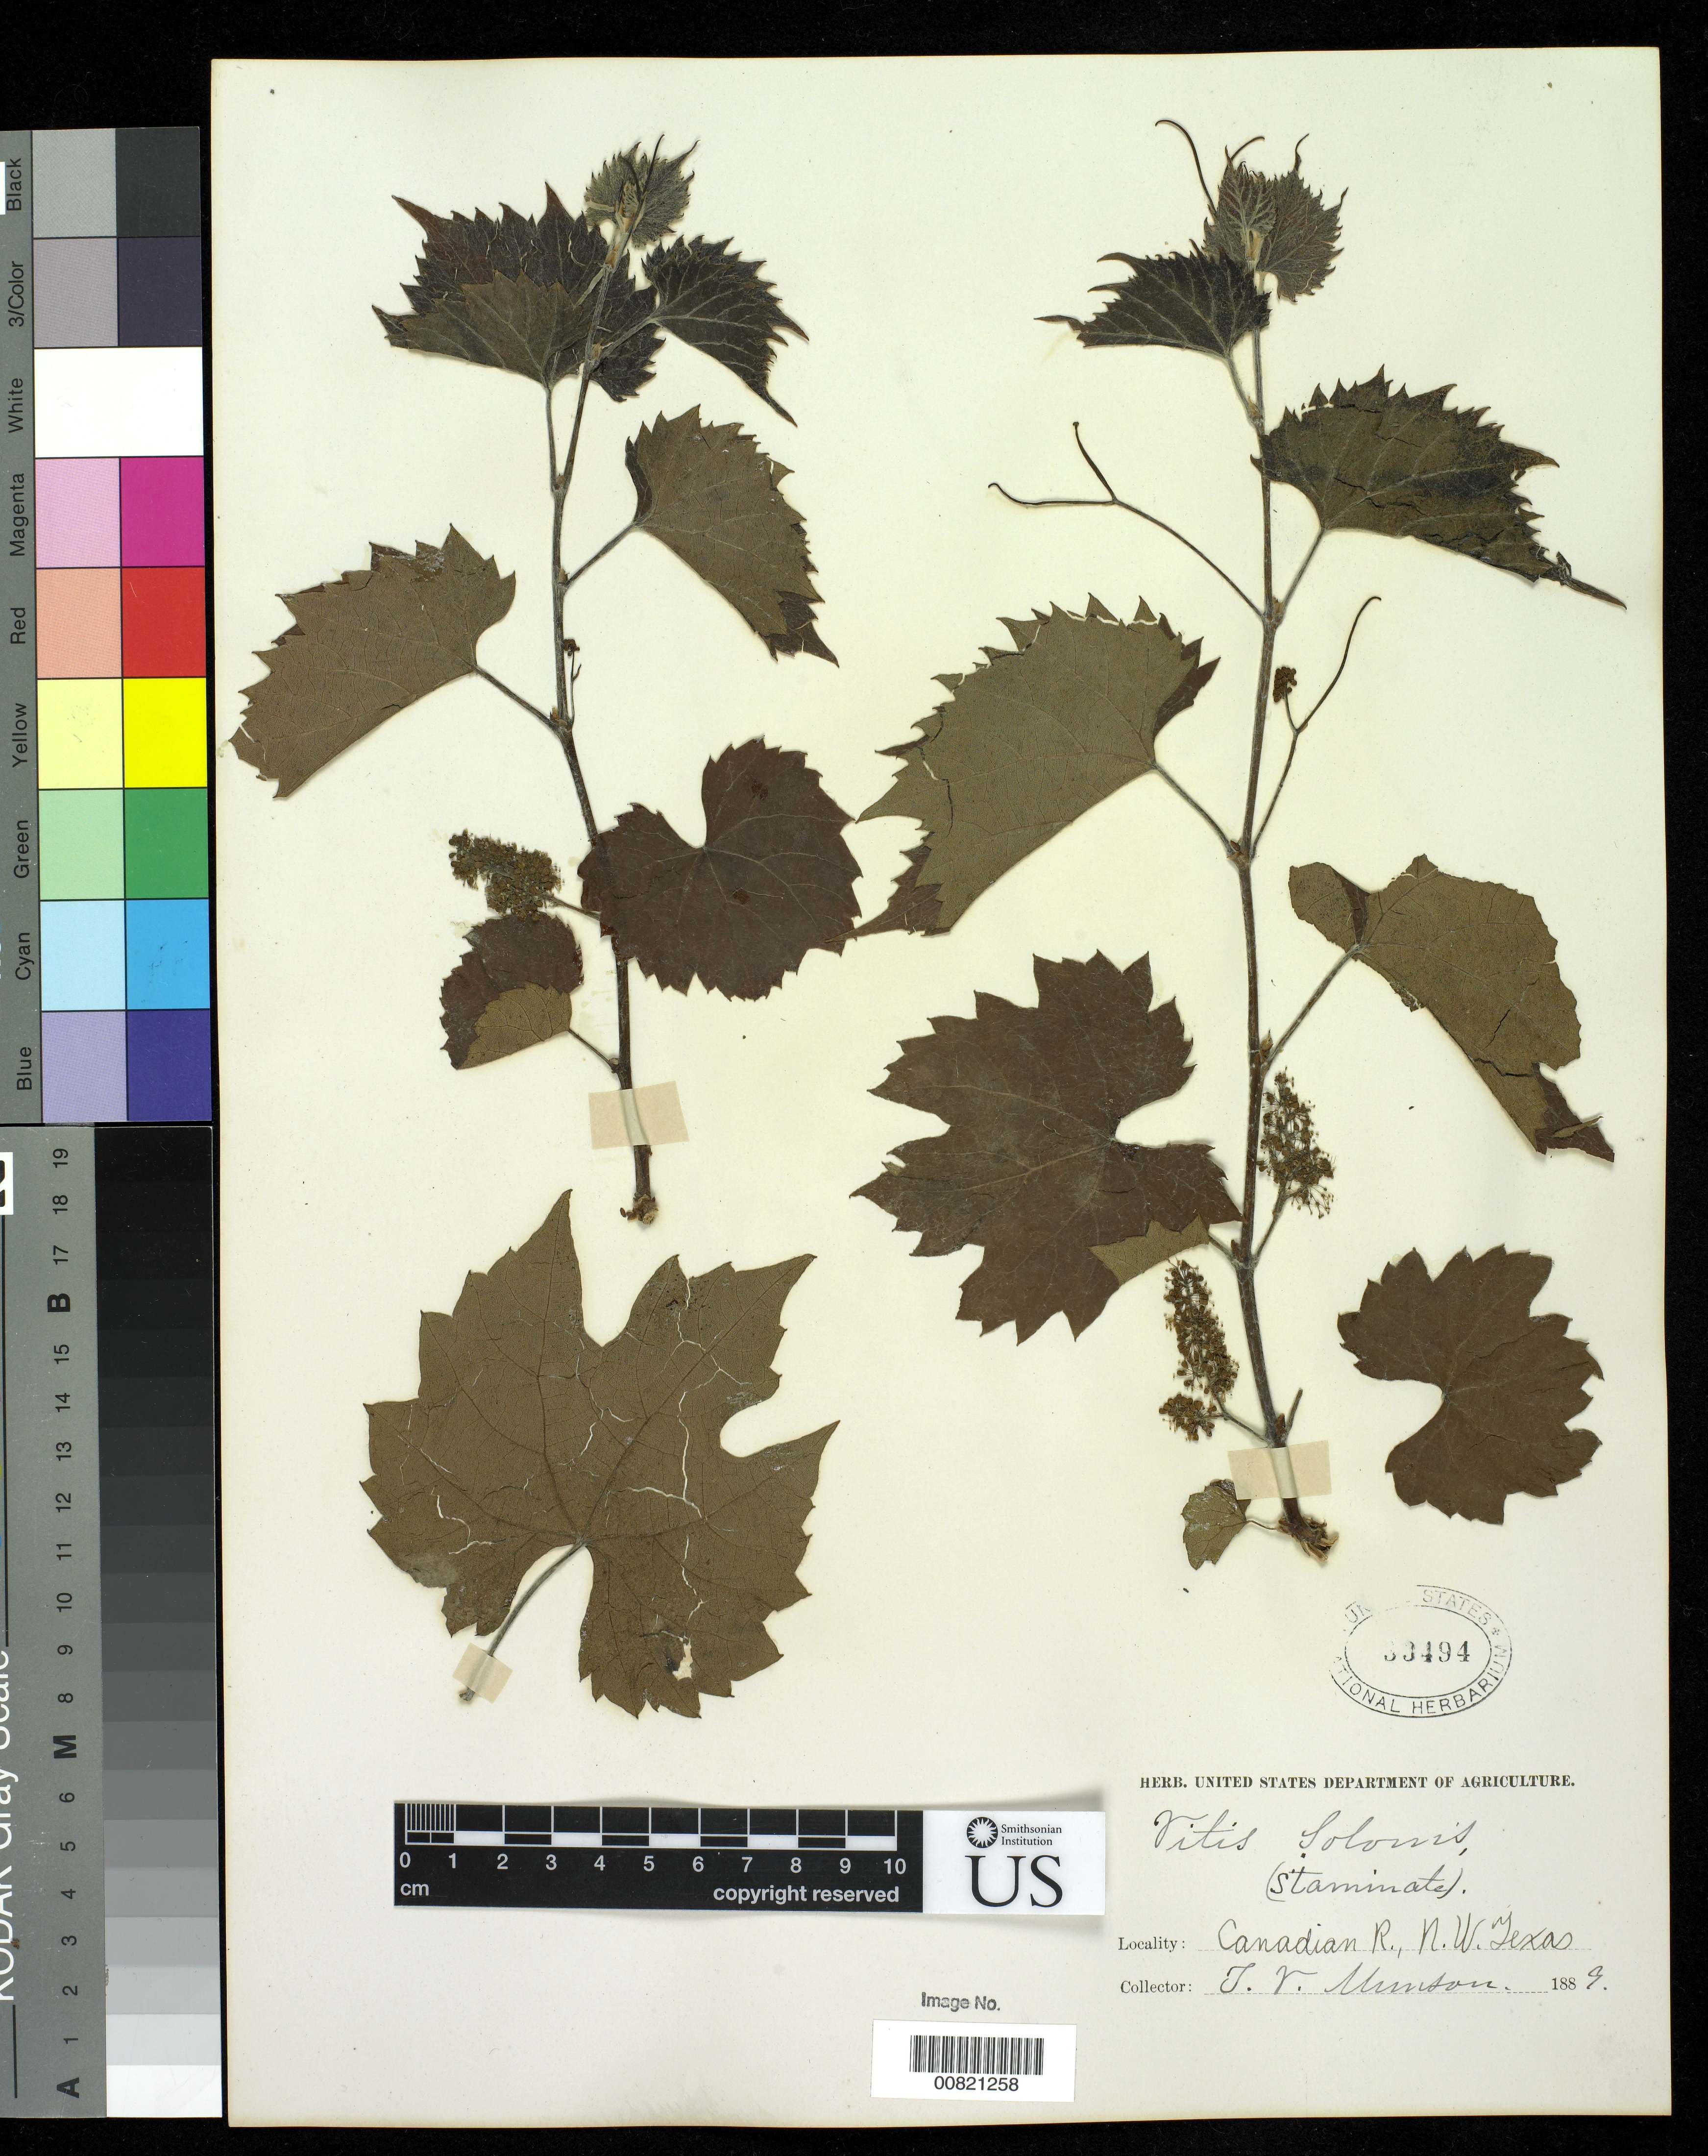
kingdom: Plantae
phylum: Tracheophyta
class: Magnoliopsida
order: Vitales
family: Vitaceae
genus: Vitis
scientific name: Vitis solonis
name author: Planch.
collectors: T. V. Munson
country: United States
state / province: Texas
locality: Canadian River. NW Texas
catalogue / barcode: US 33494